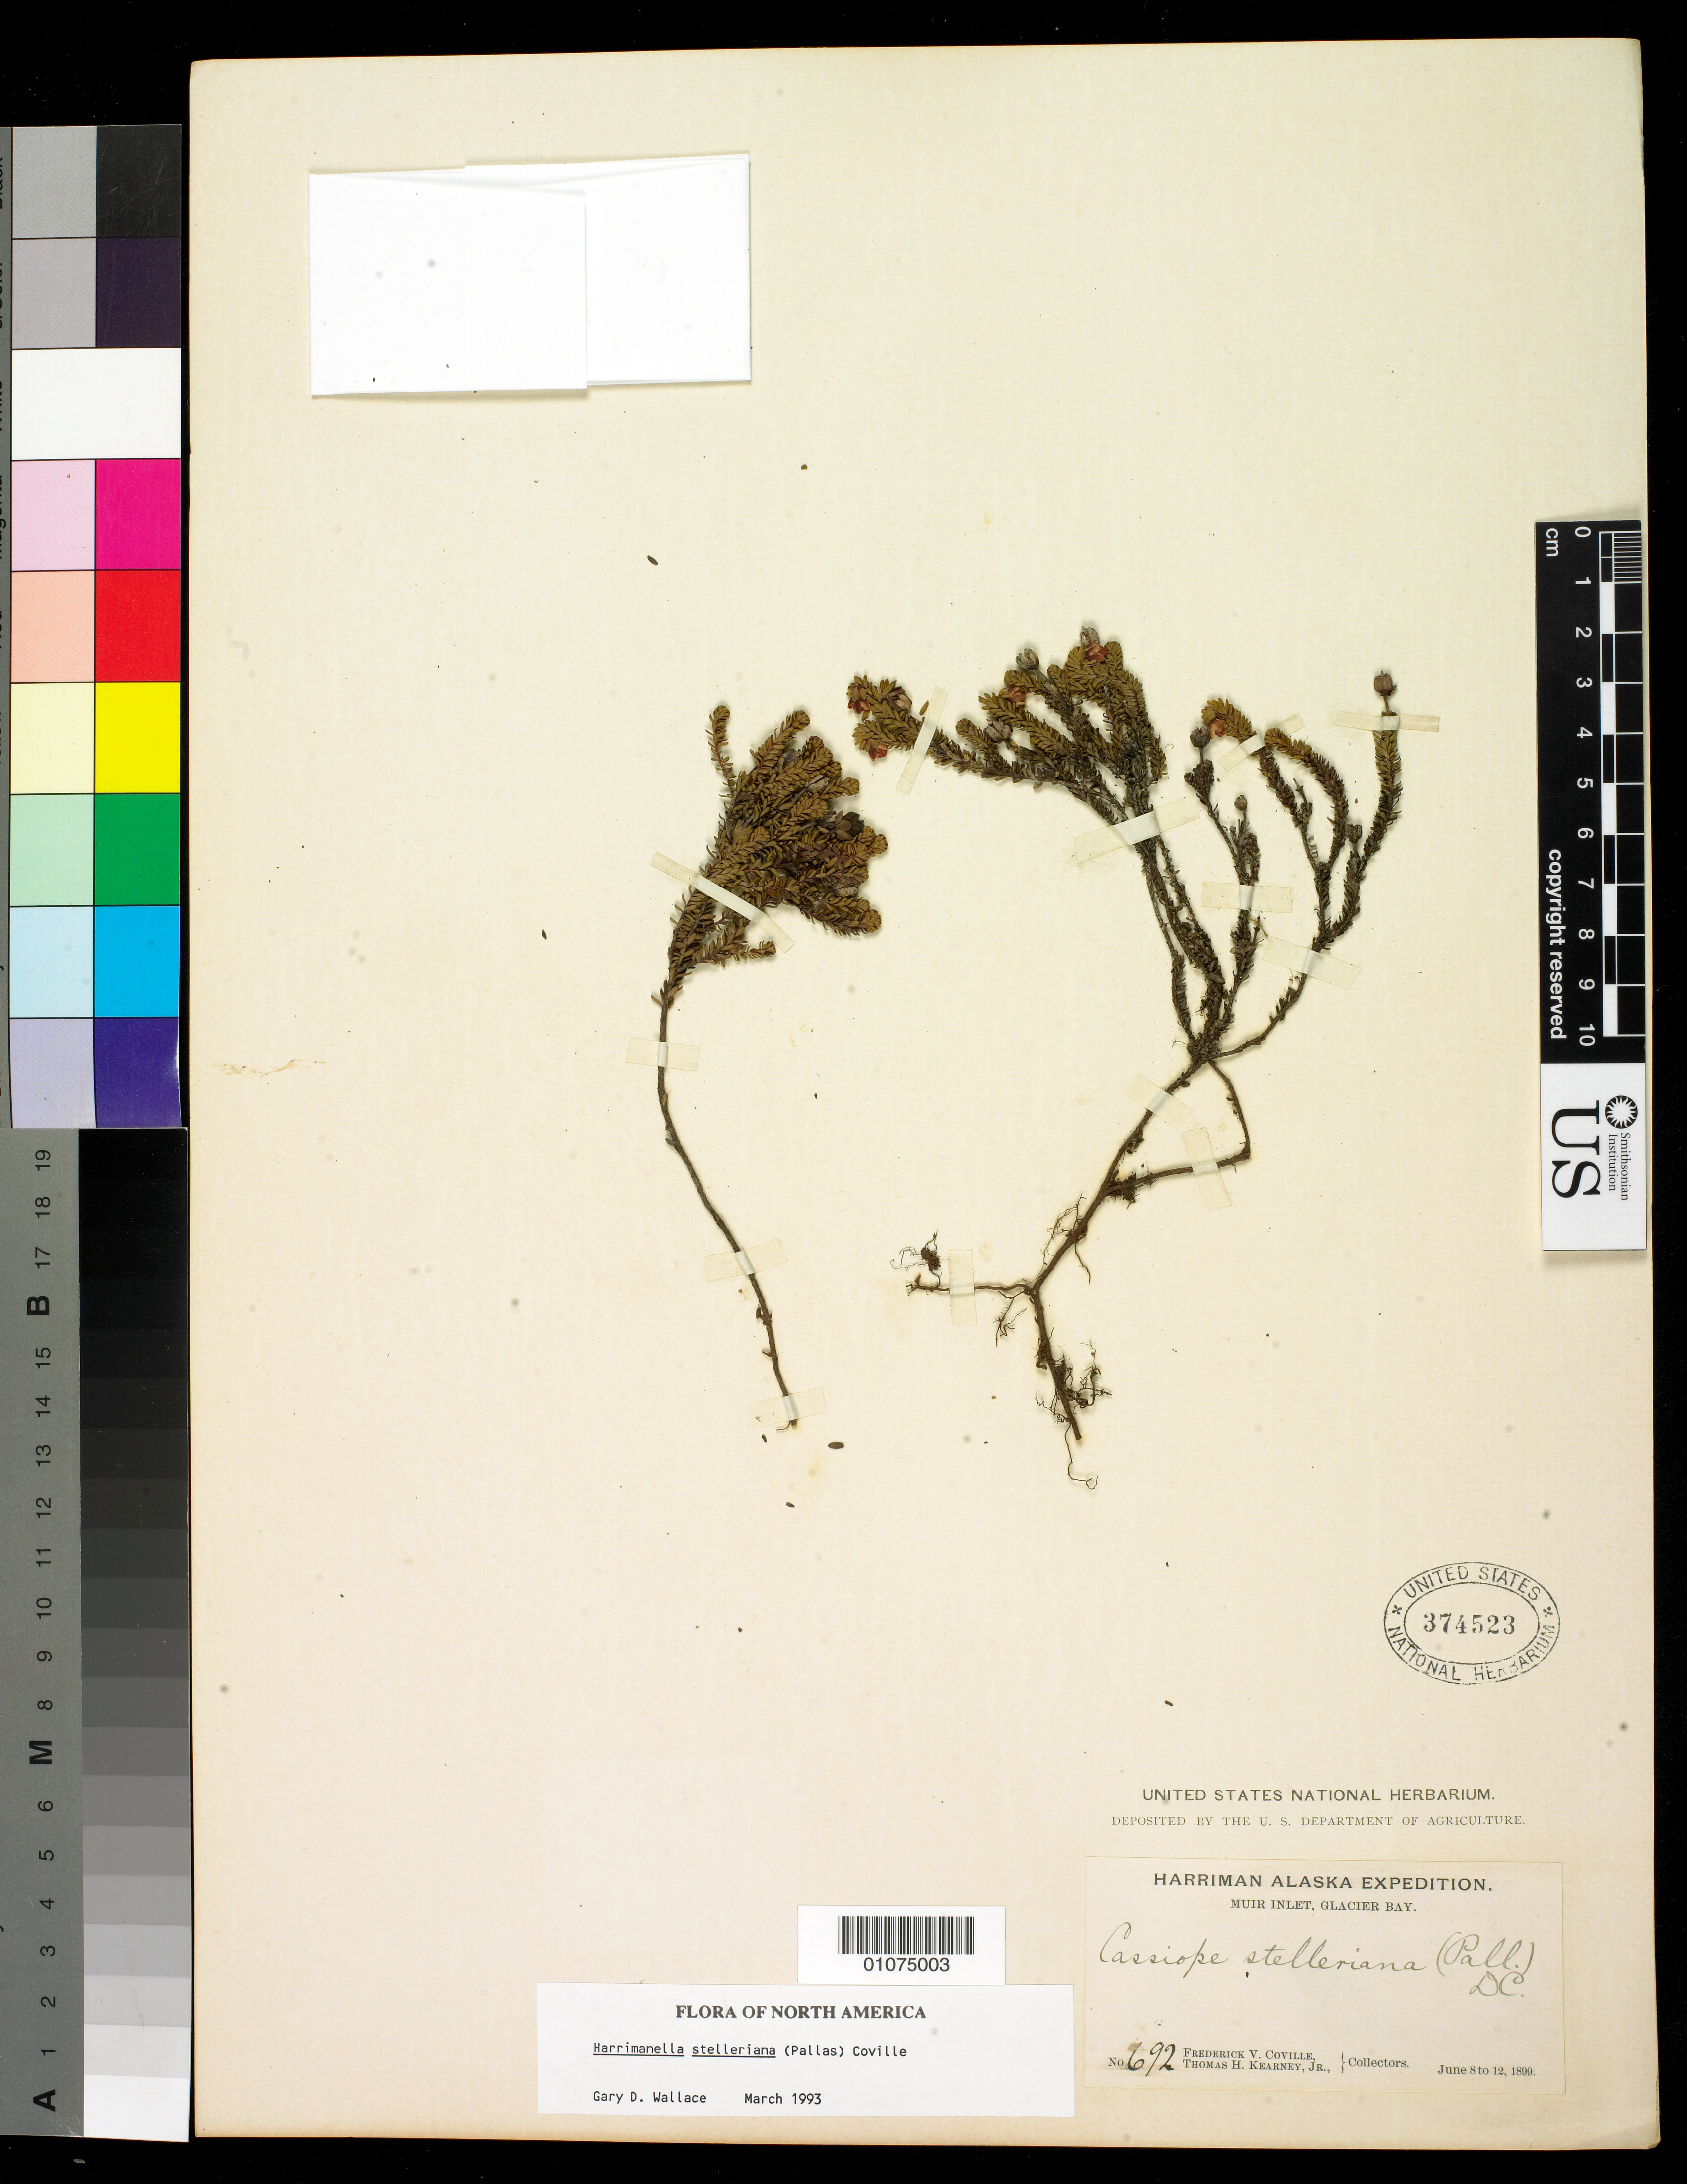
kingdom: Plantae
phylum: Tracheophyta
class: Magnoliopsida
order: Ericales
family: Ericaceae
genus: Harrimanella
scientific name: Harrimanella stelleriana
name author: (Pall.) Coville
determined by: Wallace, G. D.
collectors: F. V. Coville & T. H. Kearney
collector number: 692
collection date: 1899-06-08/1899-06-12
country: United States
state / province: Alaska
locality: Muir Inlet, Glacier Bay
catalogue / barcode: US 374523